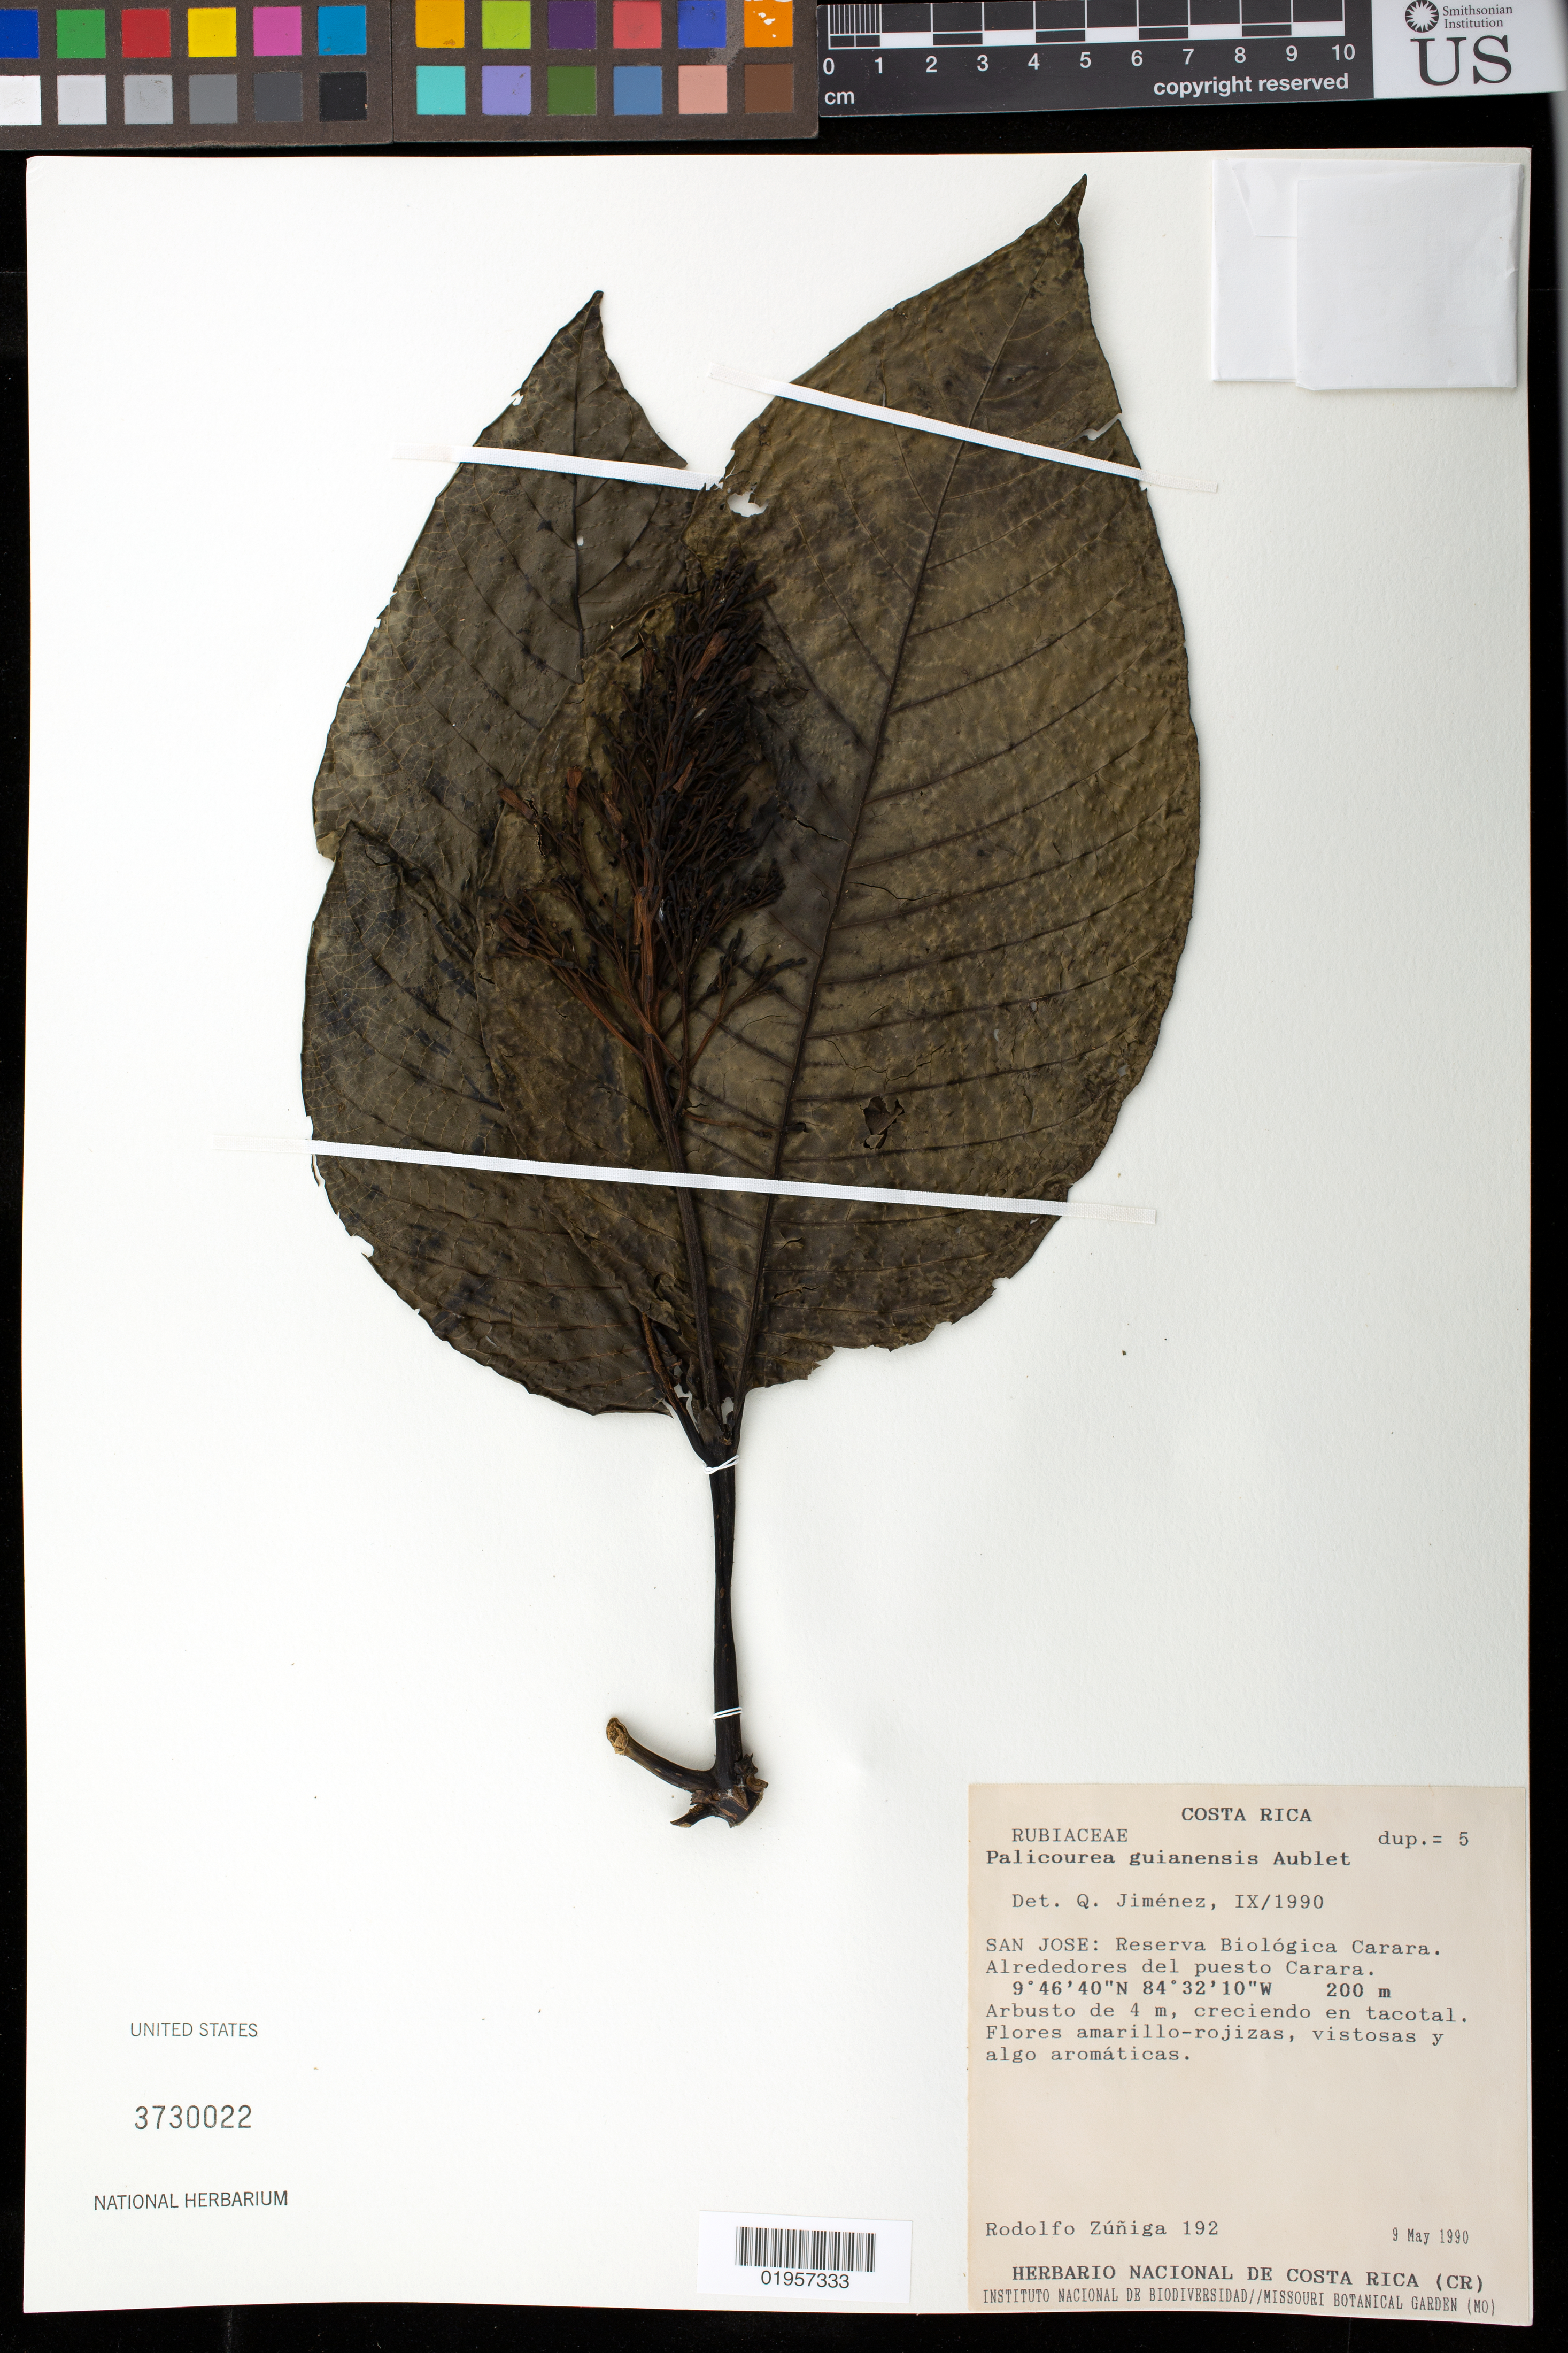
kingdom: Plantae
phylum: Tracheophyta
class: Magnoliopsida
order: Gentianales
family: Rubiaceae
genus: Palicourea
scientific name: Palicourea guianensis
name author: Aubl.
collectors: R. Zuniga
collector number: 192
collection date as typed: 9 May 1990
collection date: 1990-05-09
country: Costa Rica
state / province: San José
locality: Reserva Biologica Carara. Alrededores del puesto Carara, margen de Rio Carara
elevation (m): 200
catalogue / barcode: US 3730022